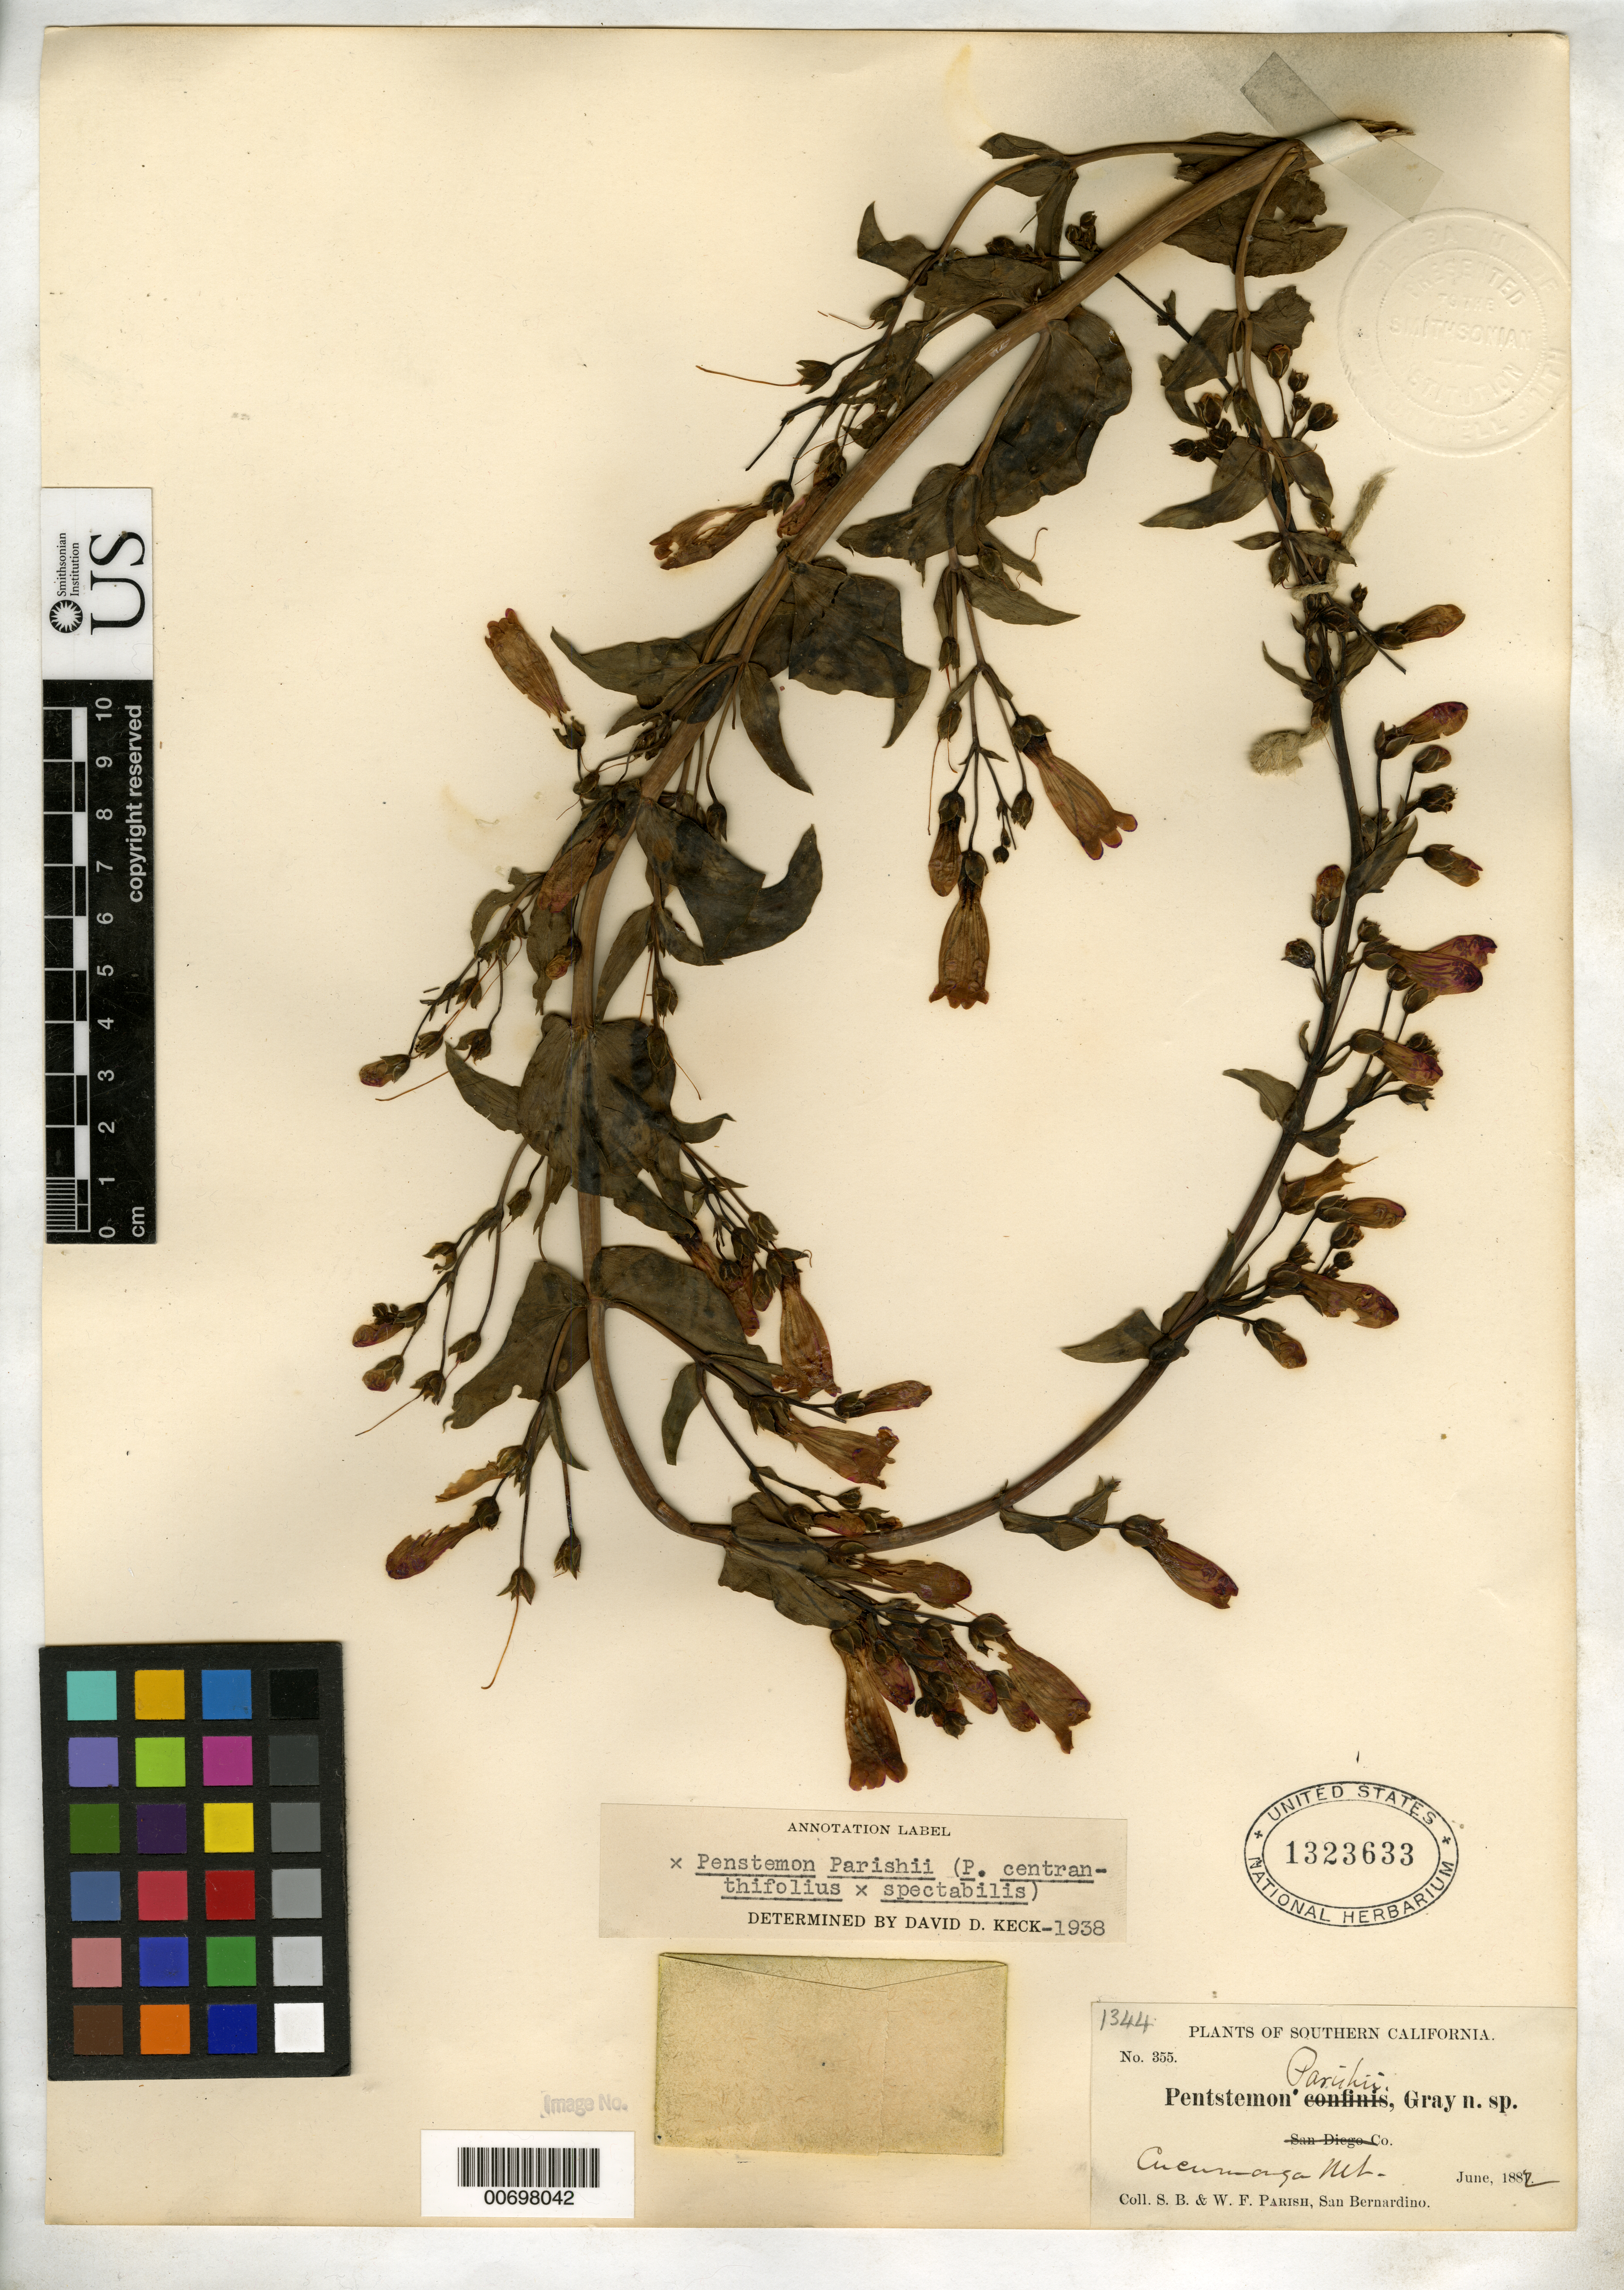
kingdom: Plantae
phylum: Tracheophyta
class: Magnoliopsida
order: Lamiales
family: Plantaginaceae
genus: Penstemon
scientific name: Penstemon parishii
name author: A. Gray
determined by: Keck, David D.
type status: Type Collection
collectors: S. B. Parish & W. F. Parish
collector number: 355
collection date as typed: Jun 1882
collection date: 1882-06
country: United States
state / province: California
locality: Cucumonga Mt.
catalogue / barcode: US 1323633